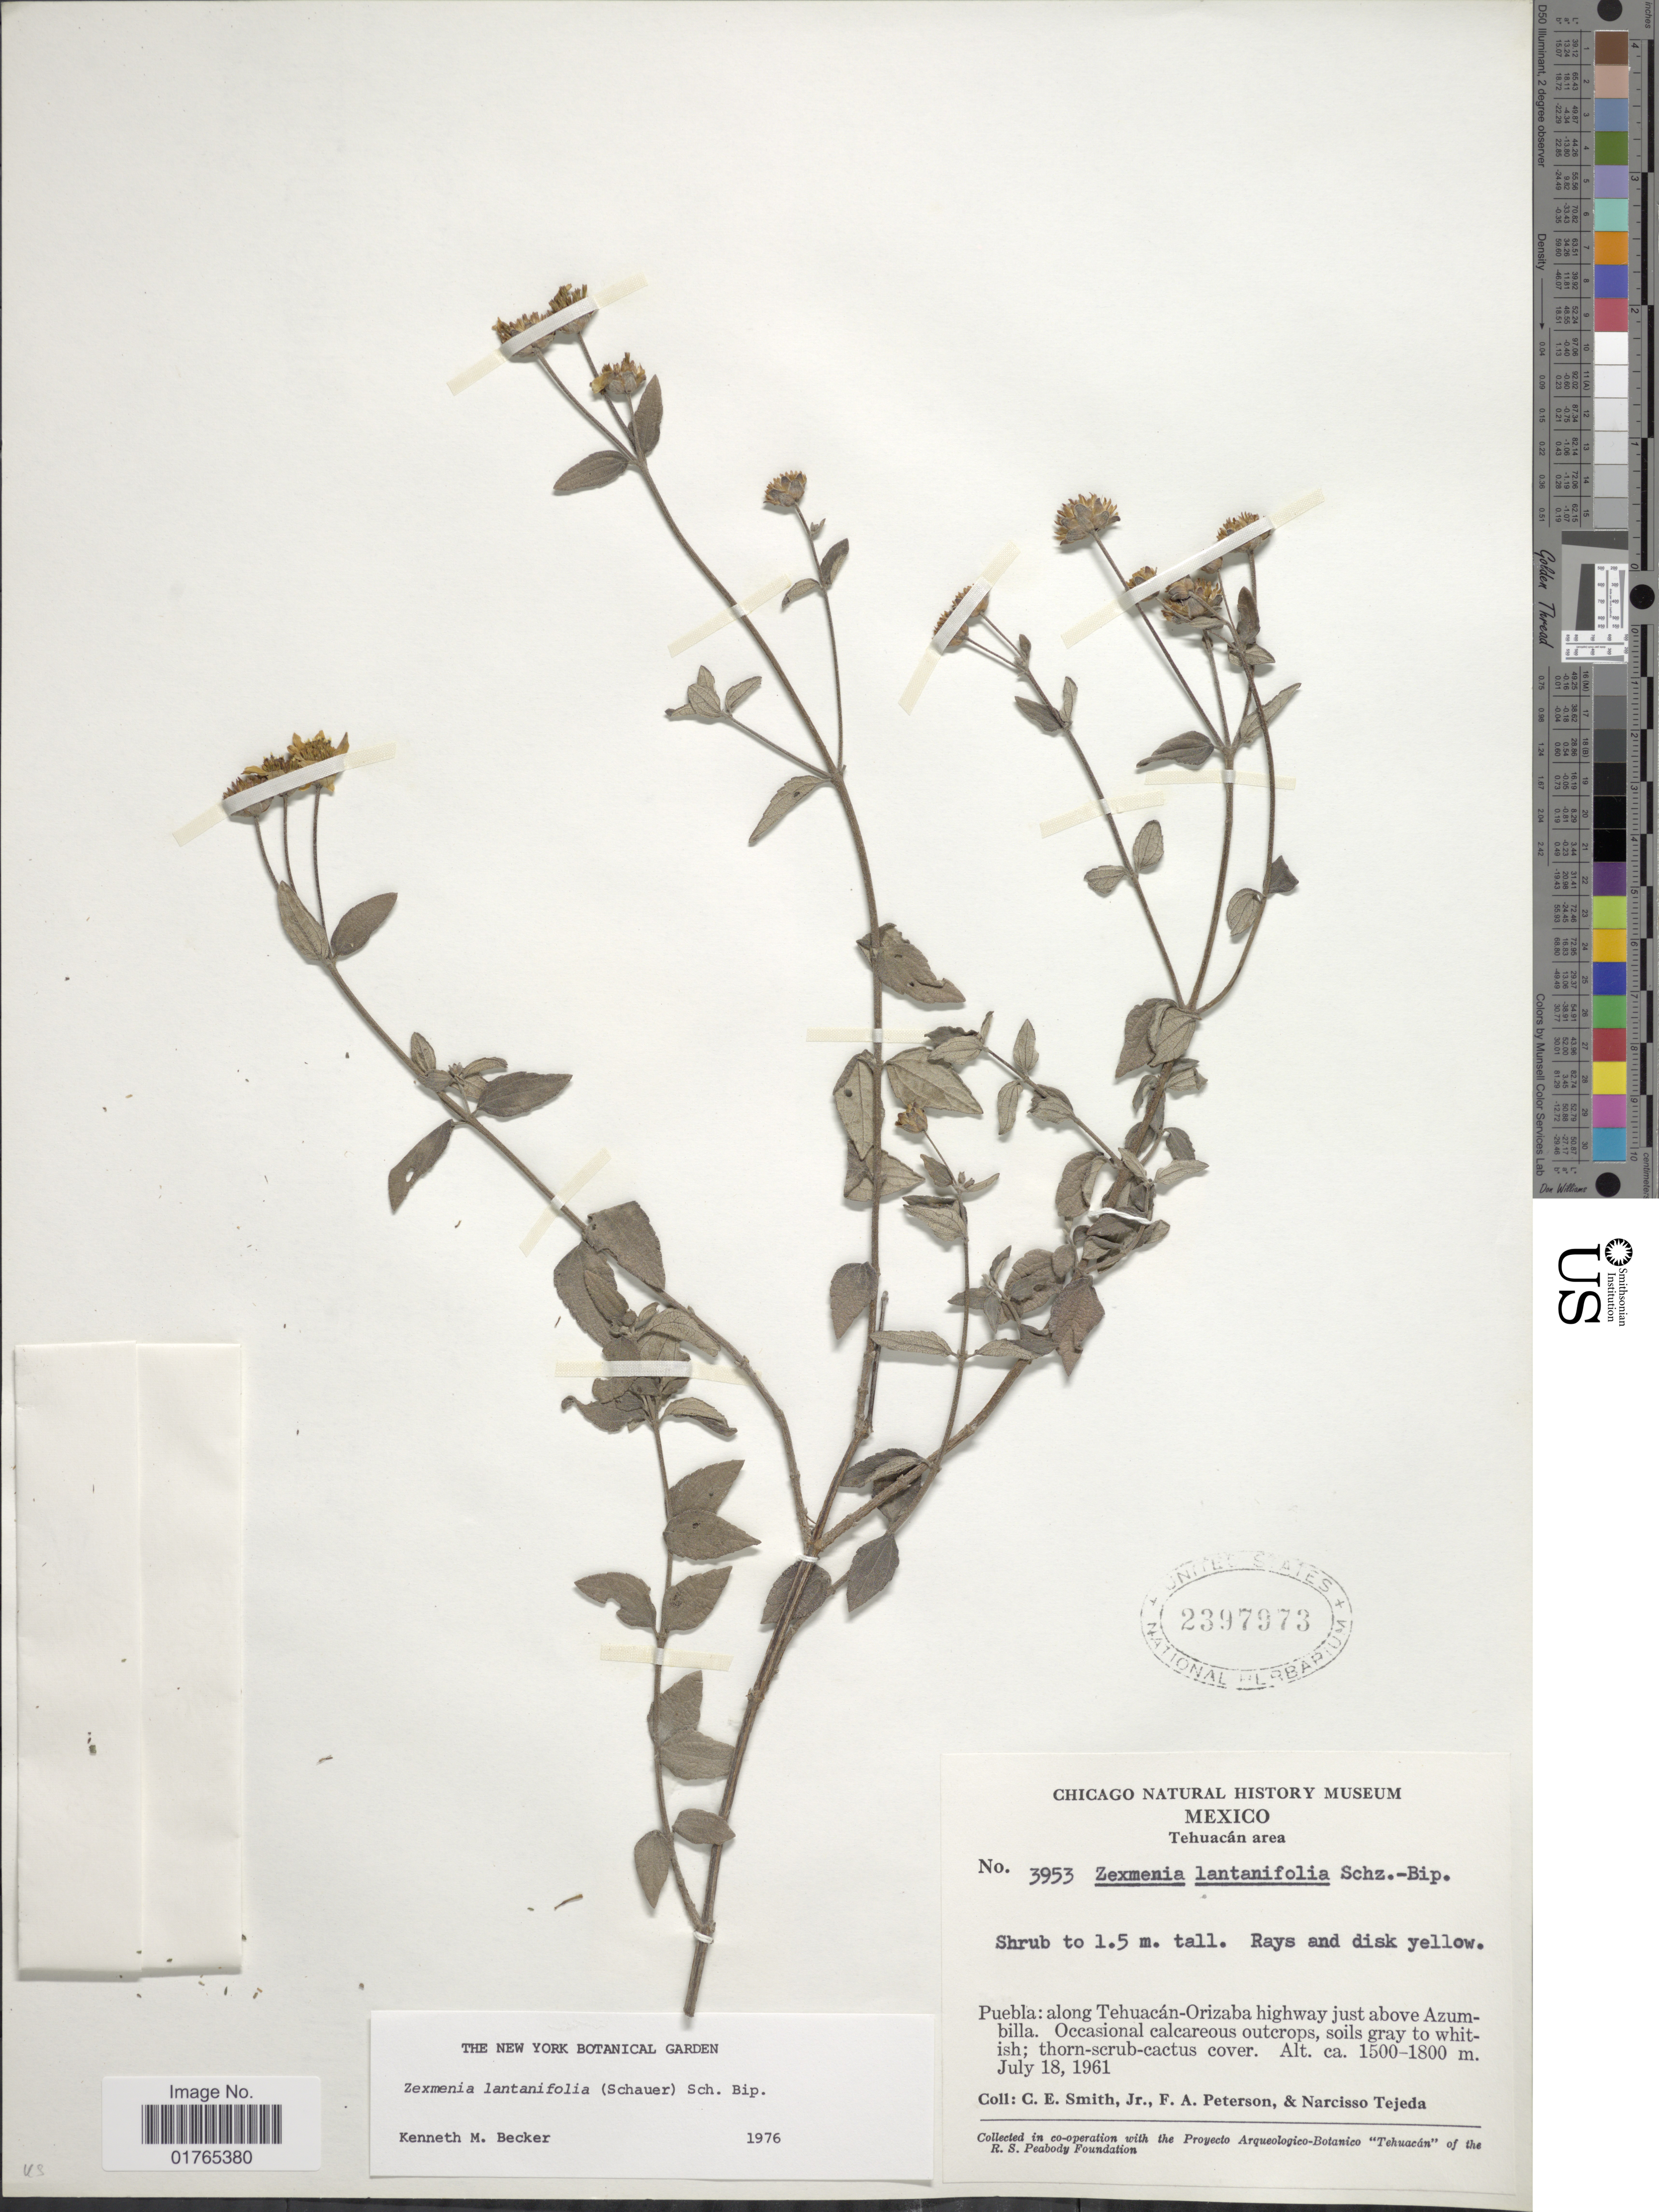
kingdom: Plantae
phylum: Tracheophyta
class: Magnoliopsida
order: Asterales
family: Asteraceae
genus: Jefea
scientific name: Jefea lantanifolia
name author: (S. Schauer) Strother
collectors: C. E. Smith Jr., F. A. Peterson & N. Tejeda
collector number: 3953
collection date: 1961-07-18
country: Mexico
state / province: Puebla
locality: Tehuacán, along Tehuacán-Orizaba highway just above Azumbilla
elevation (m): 1500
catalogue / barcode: US 2397973